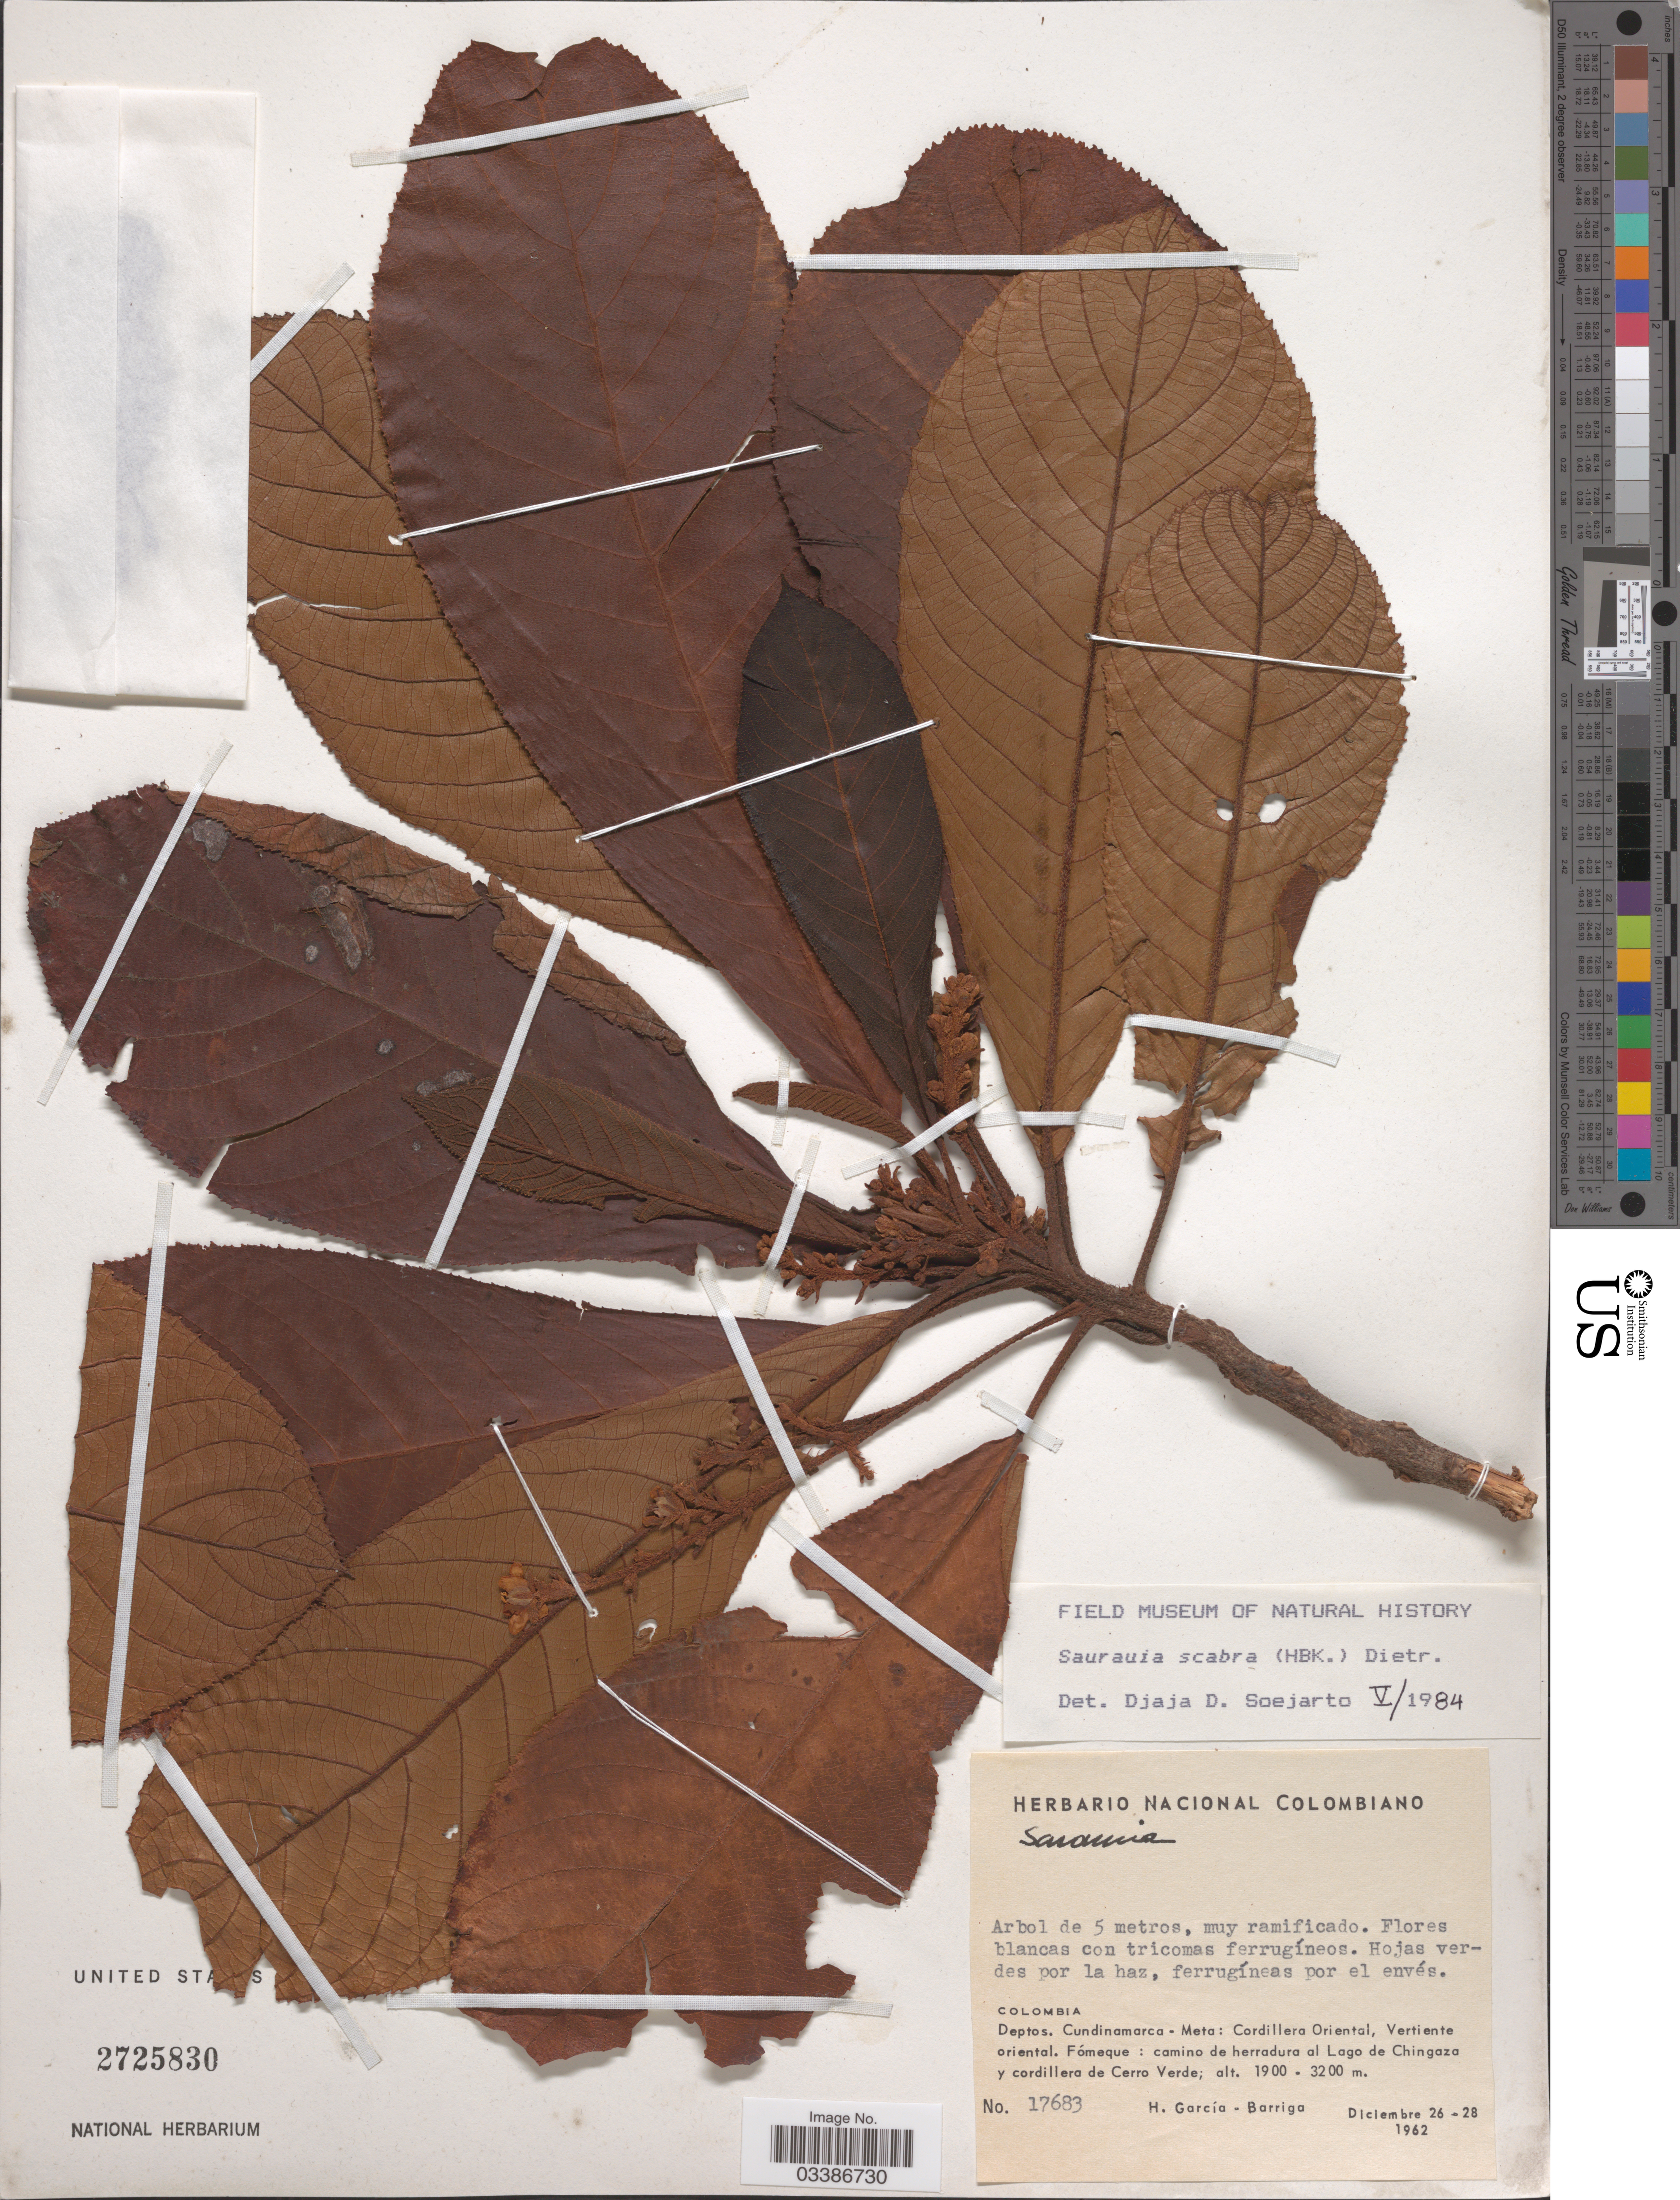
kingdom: Plantae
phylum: Tracheophyta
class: Magnoliopsida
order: Ericales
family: Actinidiaceae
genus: Saurauia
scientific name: Saurauia scabra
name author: (Kunth) D. Dietr.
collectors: H. García Barriga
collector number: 17683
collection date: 1962-12-26/1962-12-28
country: Colombia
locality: Deptos. Cundinamarca-Meta: Cordillera Oriental, Vertiente oriental. Fómeque: camino de herradura al Lago de Chingaza y cordillera de Cerro Verde.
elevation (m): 1900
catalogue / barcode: US 2725830